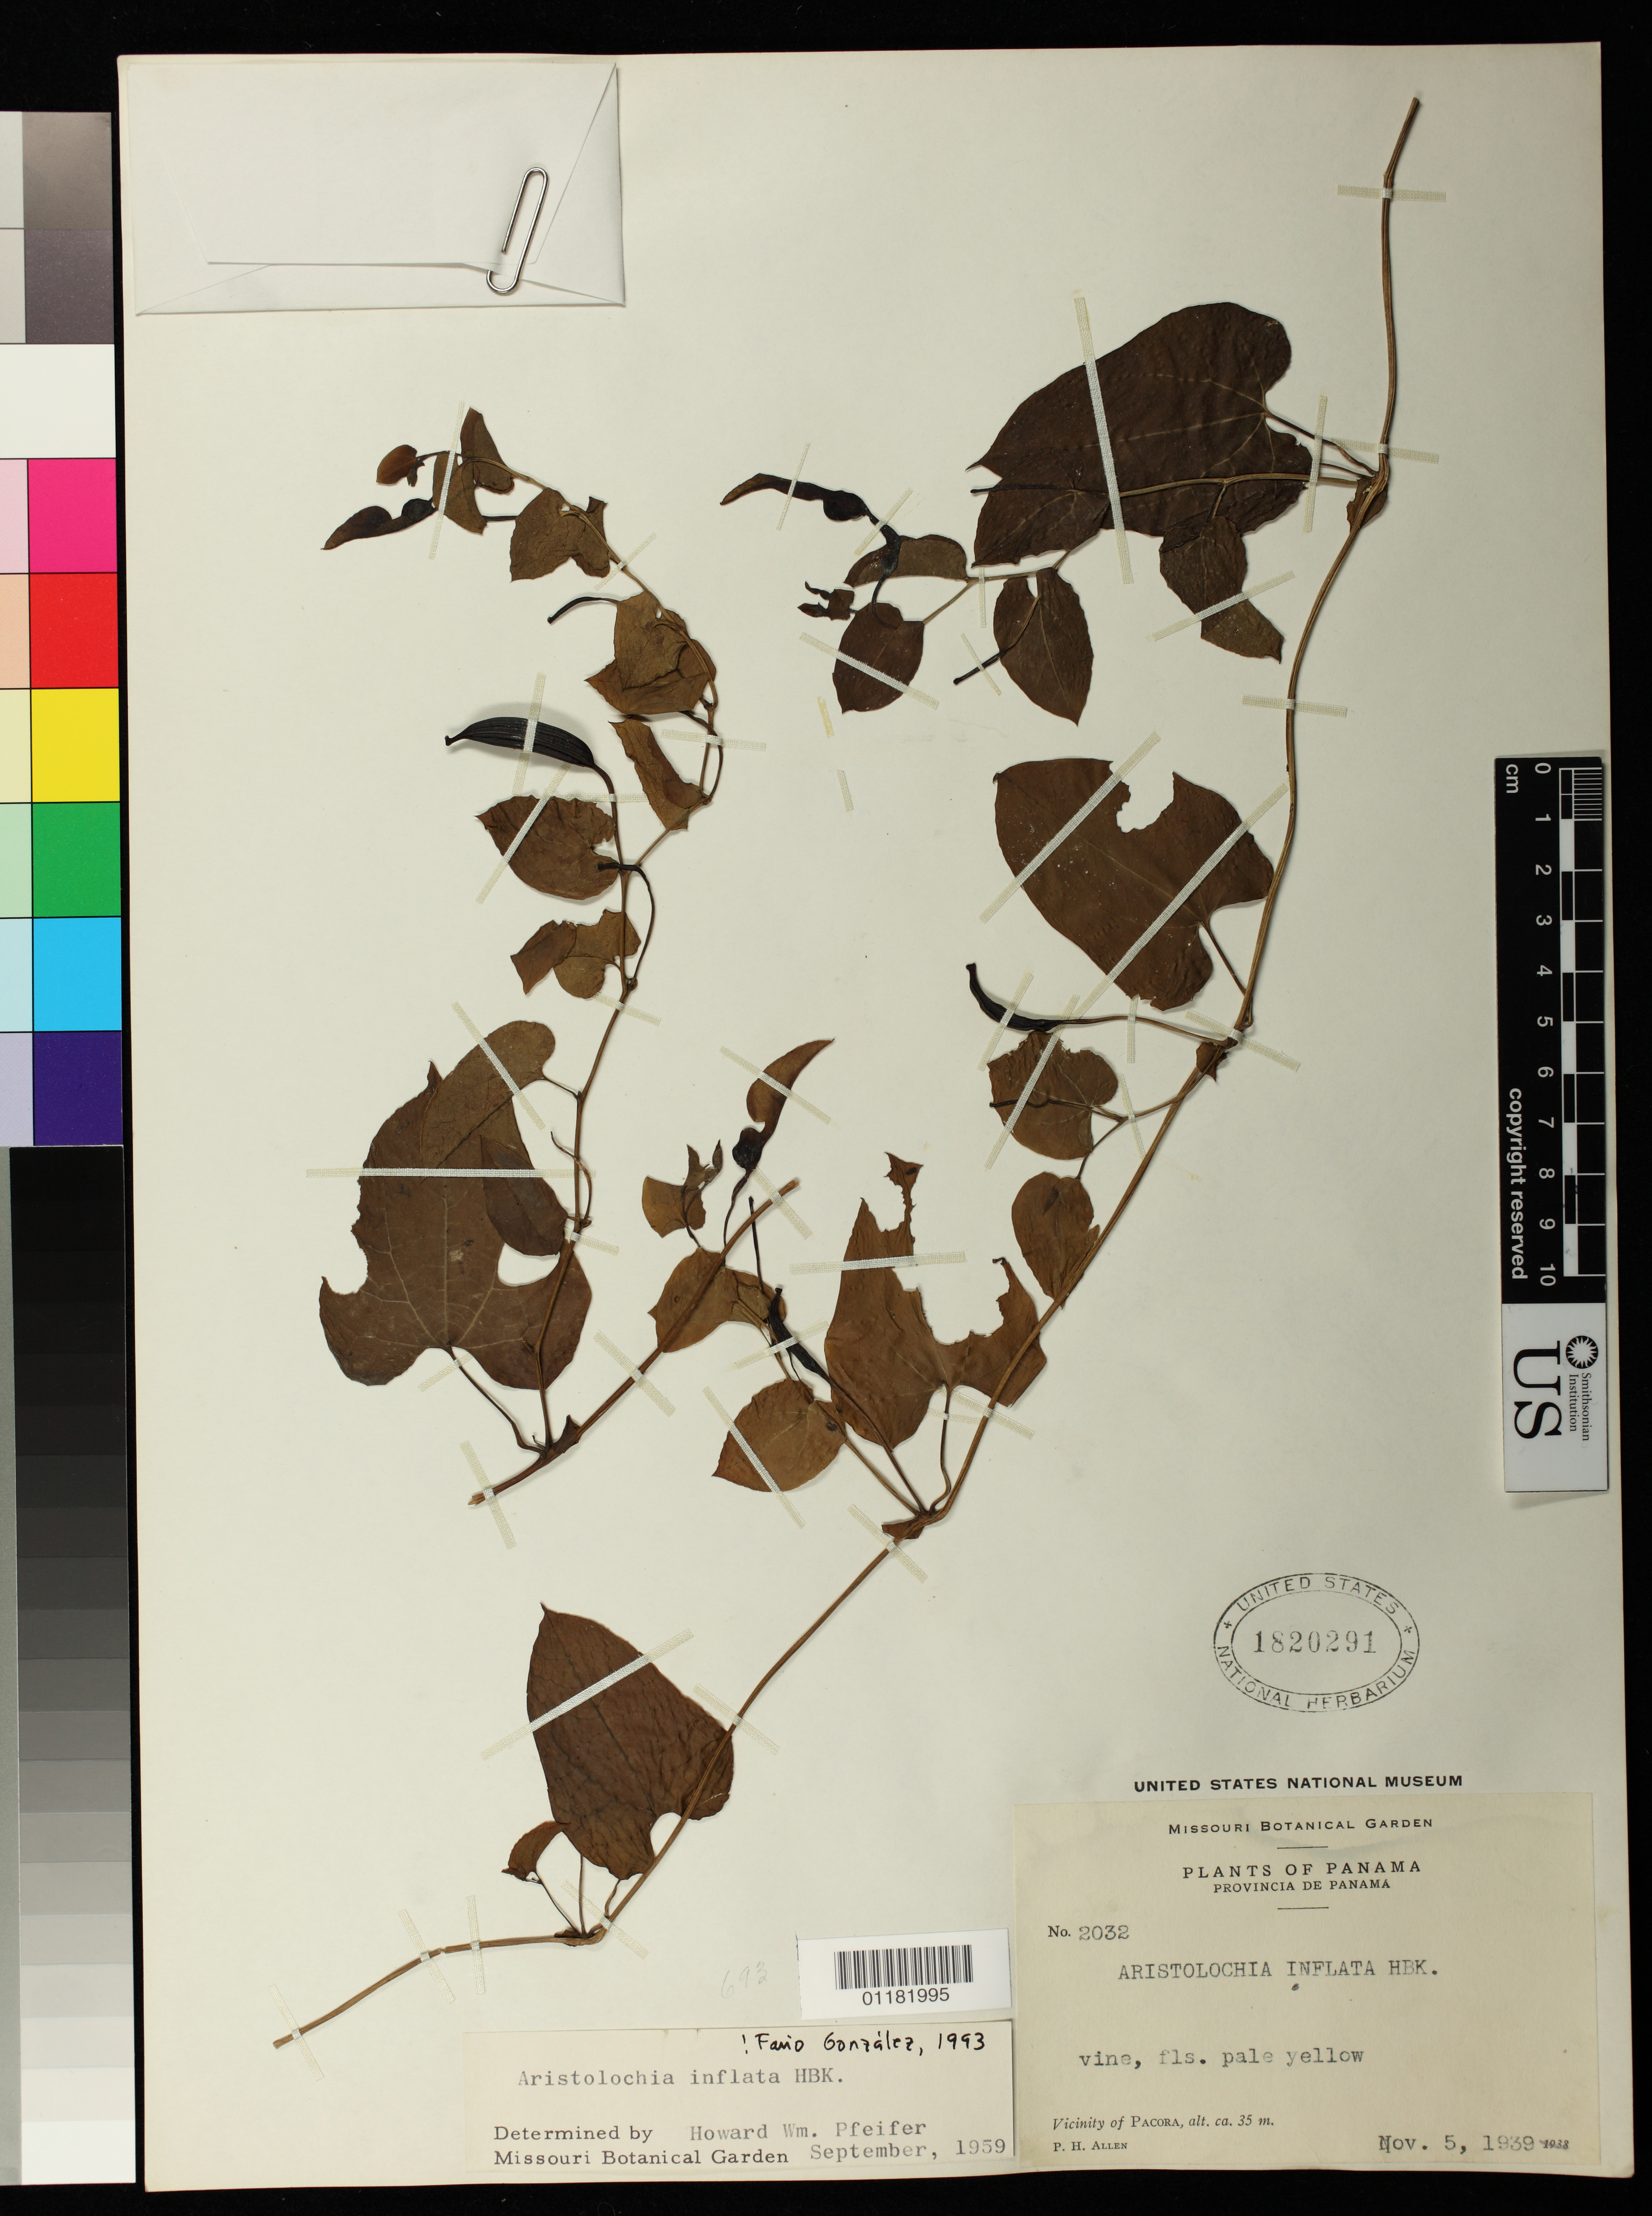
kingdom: Plantae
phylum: Tracheophyta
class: Magnoliopsida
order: Piperales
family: Aristolochiaceae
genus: Aristolochia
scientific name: Aristolochia inflata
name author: Kunth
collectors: P. H. Allen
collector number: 2032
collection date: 1939-11-05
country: Panama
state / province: Panamá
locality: Vicinity of Pacora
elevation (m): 35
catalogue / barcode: US 1820291